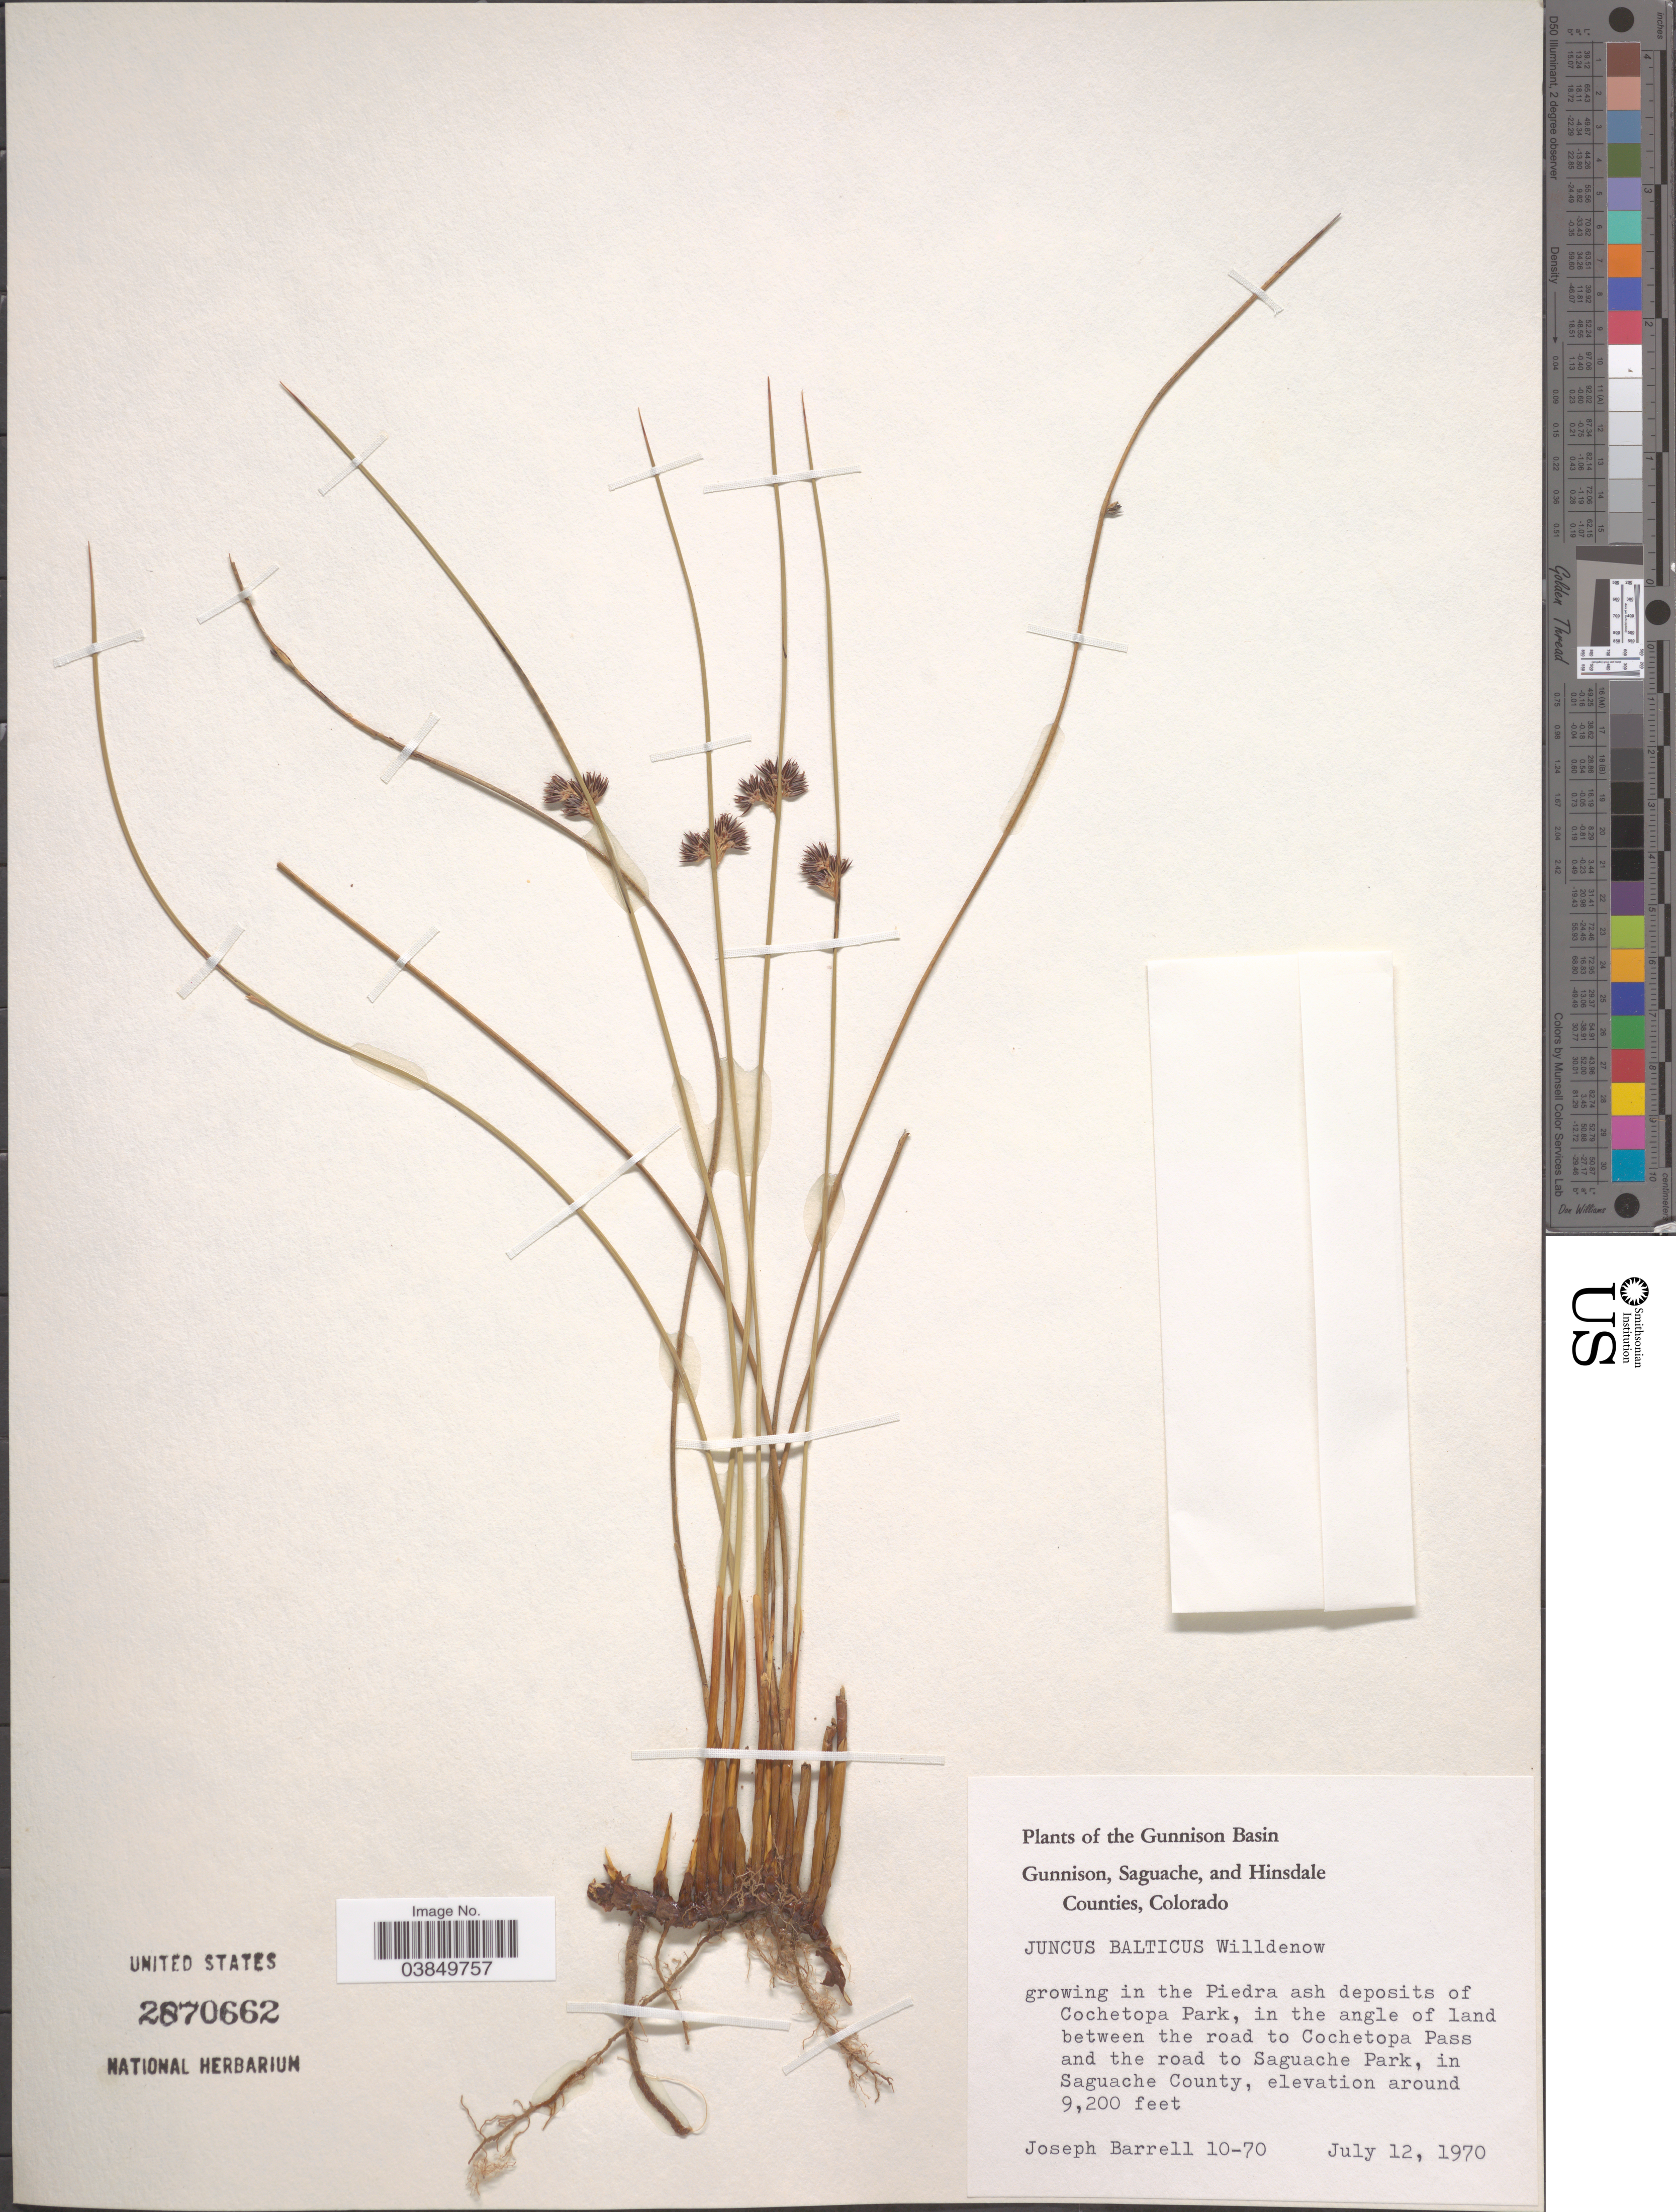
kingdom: Plantae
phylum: Tracheophyta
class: Liliopsida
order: Poales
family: Juncaceae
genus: Juncus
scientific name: Juncus balticus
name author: Willd.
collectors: J. Barrell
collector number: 10-70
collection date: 1970-07-12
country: United States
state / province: Colorado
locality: Gunnison Basin. Growing in the Piedra ash deposits of Cochetopa Park, in the angle of land between the road to Cochetopa Pass and the road to Saguache Park, in Saguache County.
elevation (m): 2804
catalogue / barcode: US 2870662